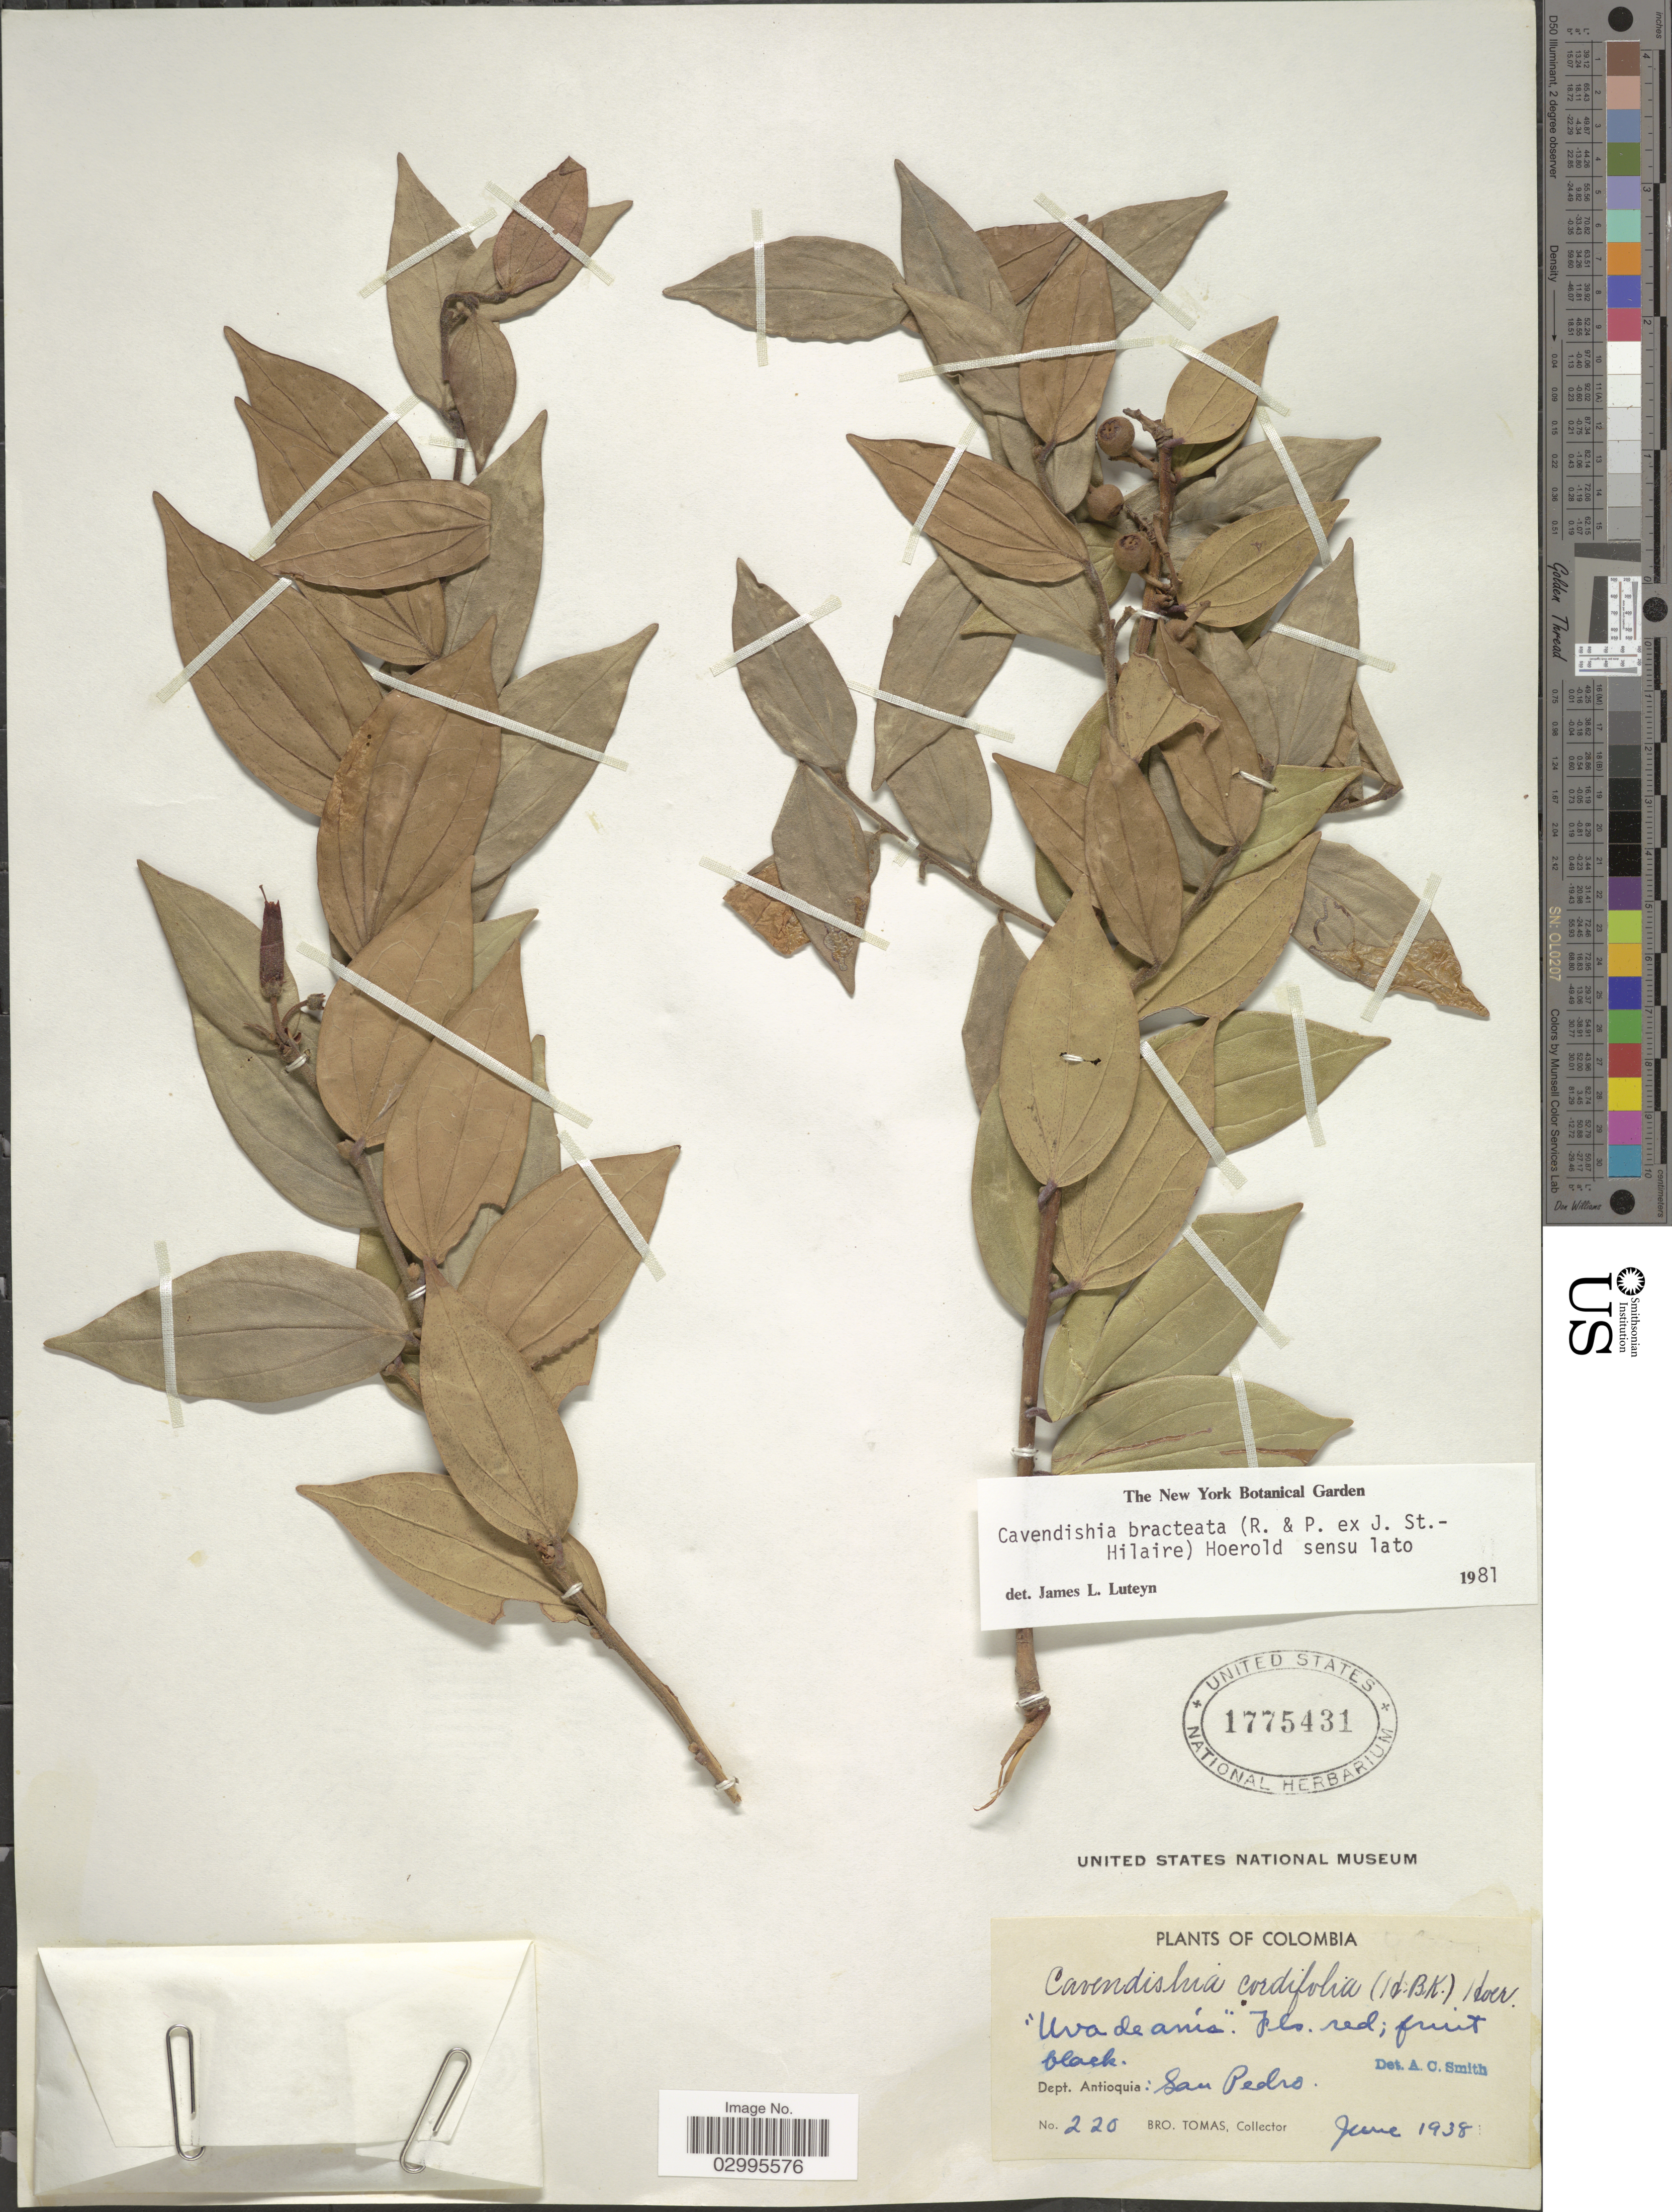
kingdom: Plantae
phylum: Tracheophyta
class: Magnoliopsida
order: Ericales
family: Ericaceae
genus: Cavendishia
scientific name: Cavendishia bracteata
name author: (Ruiz & Pav. ex J. St.-Hil.) Hoerold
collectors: B. Tomas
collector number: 220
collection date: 1938-06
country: Colombia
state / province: Antioquia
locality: Depto. Antioquia: San Pedro.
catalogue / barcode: US 1775431